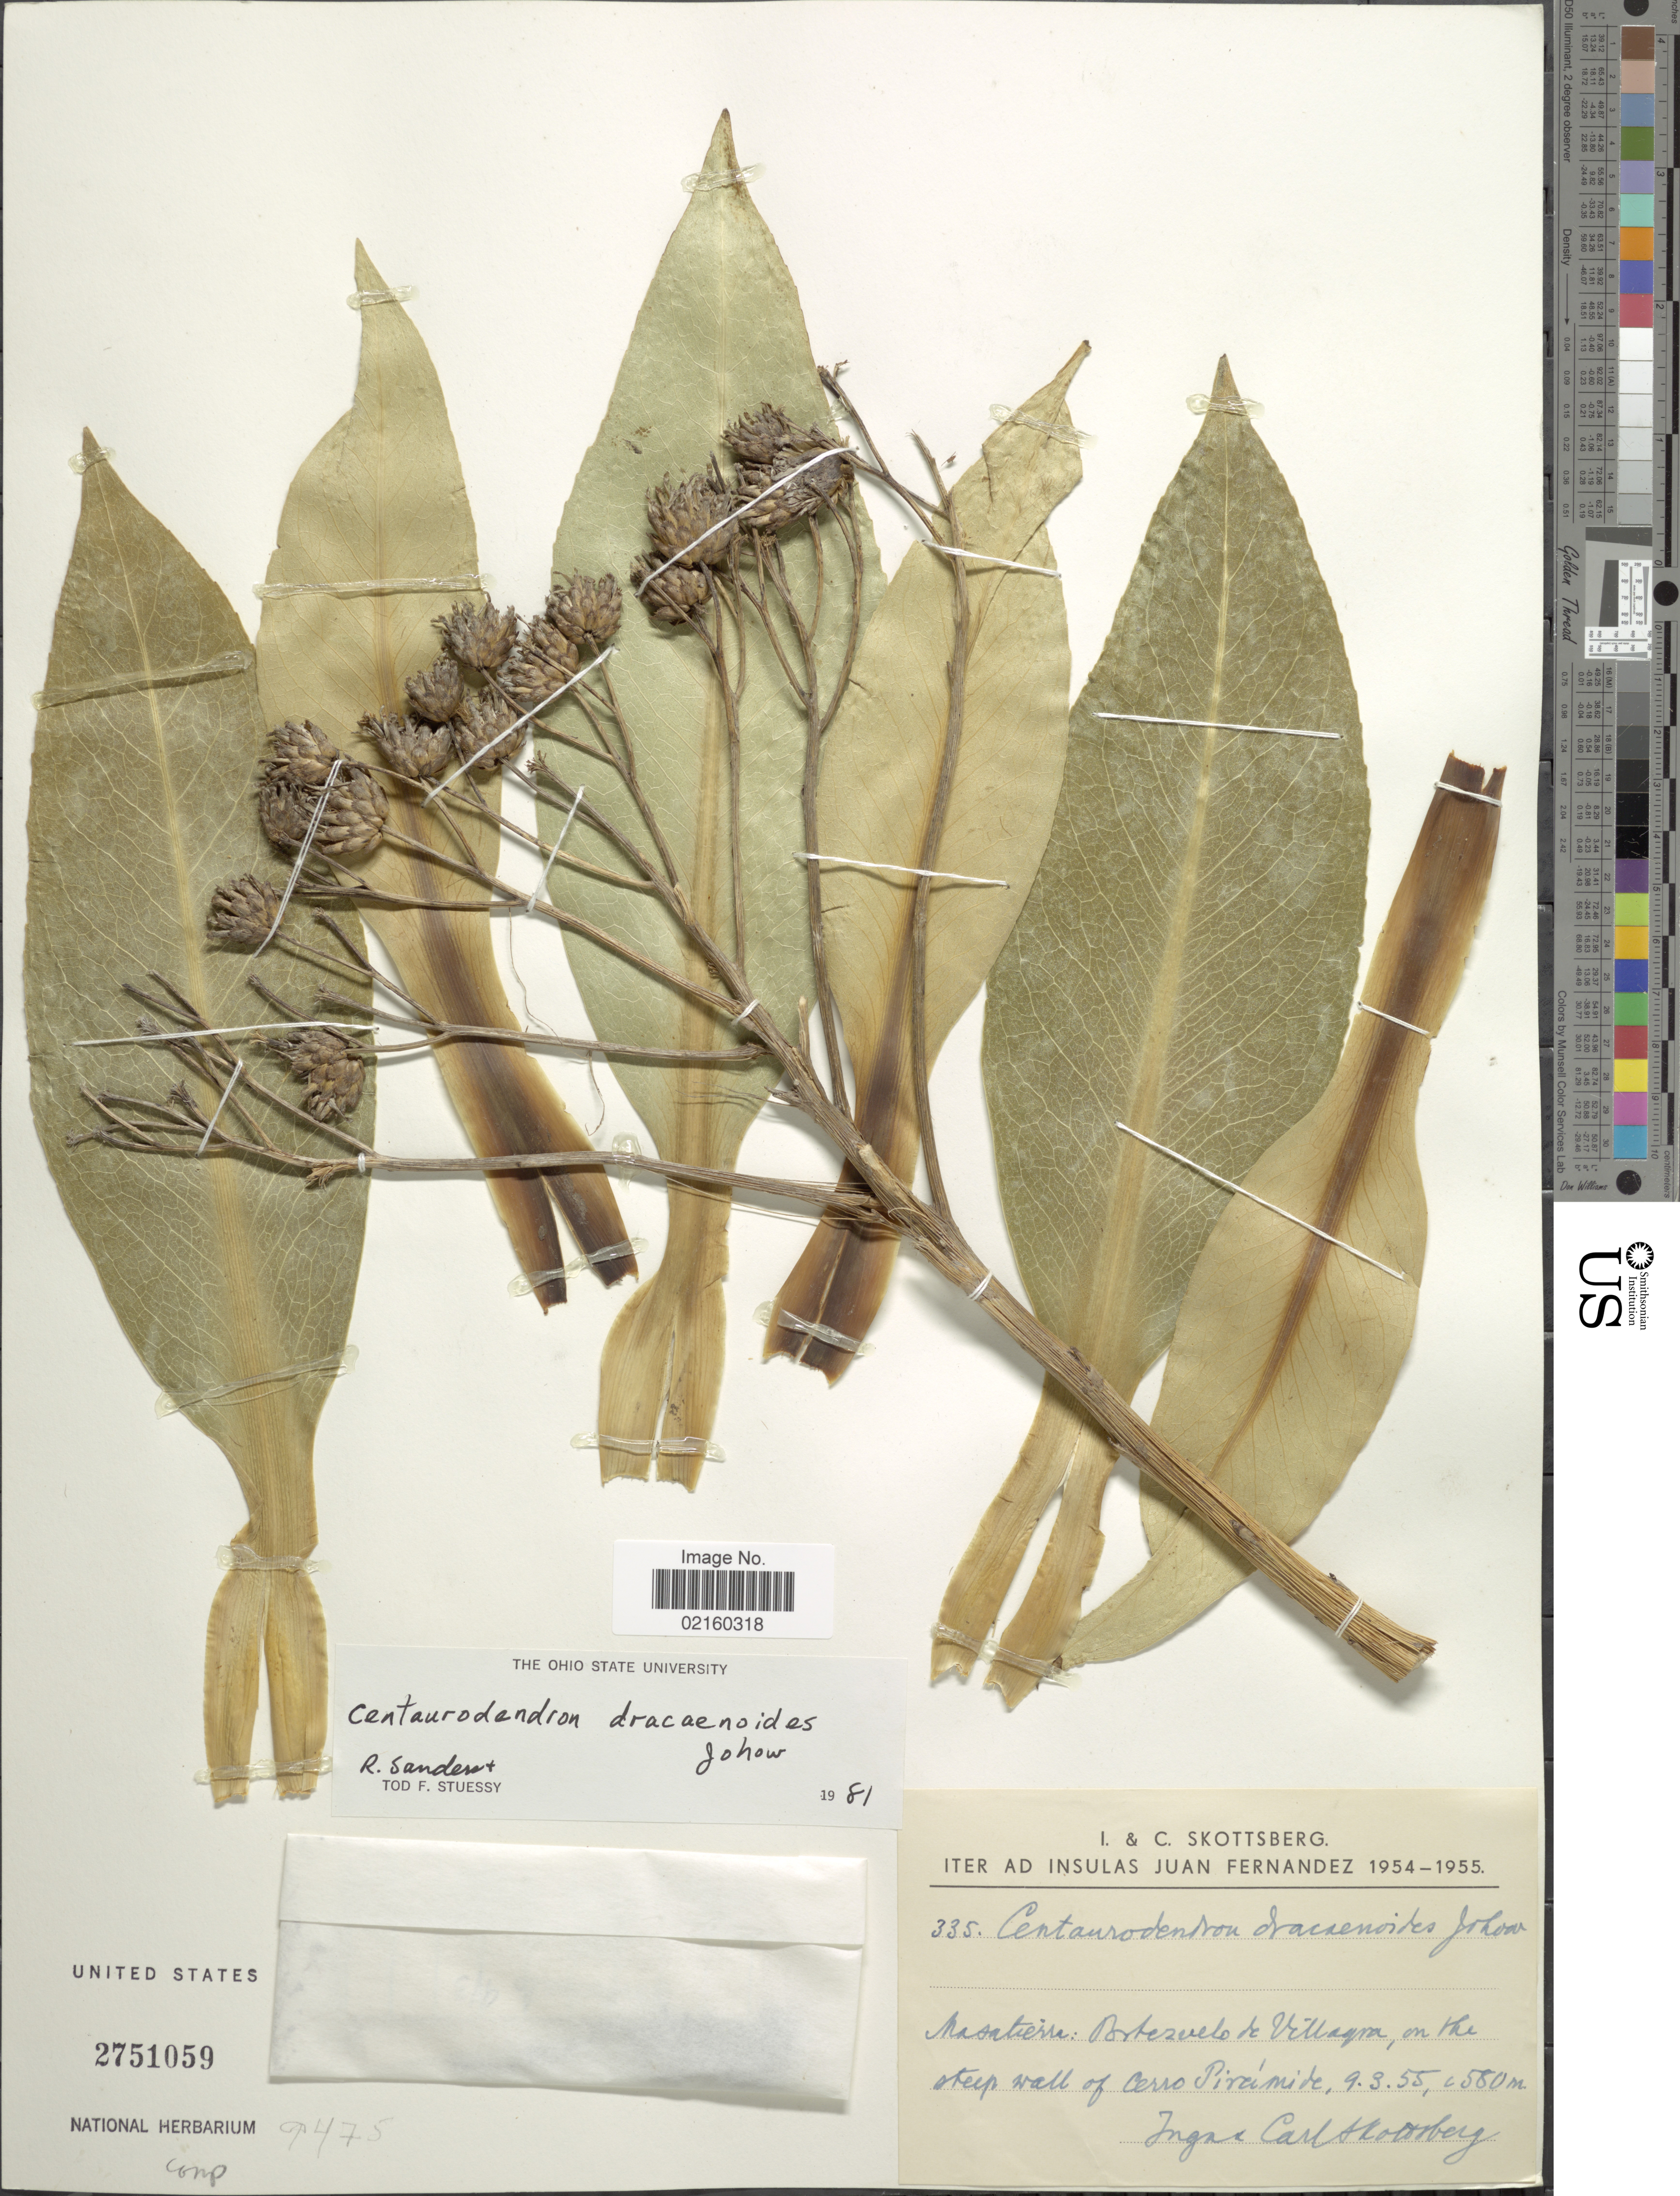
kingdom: Plantae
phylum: Tracheophyta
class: Magnoliopsida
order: Asterales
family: Asteraceae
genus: Centaurodendron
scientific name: Centaurodendron dracaenoides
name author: Johow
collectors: I. Skottsberg & C. Skottsberg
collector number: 335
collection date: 1955-03-09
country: Chile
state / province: Valparaíso (V)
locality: Juan Fernandez, Masatierra, Portezuelo de Villaqra, on the steep wall of Cerro Pirámide.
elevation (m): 580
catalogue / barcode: US 2751059